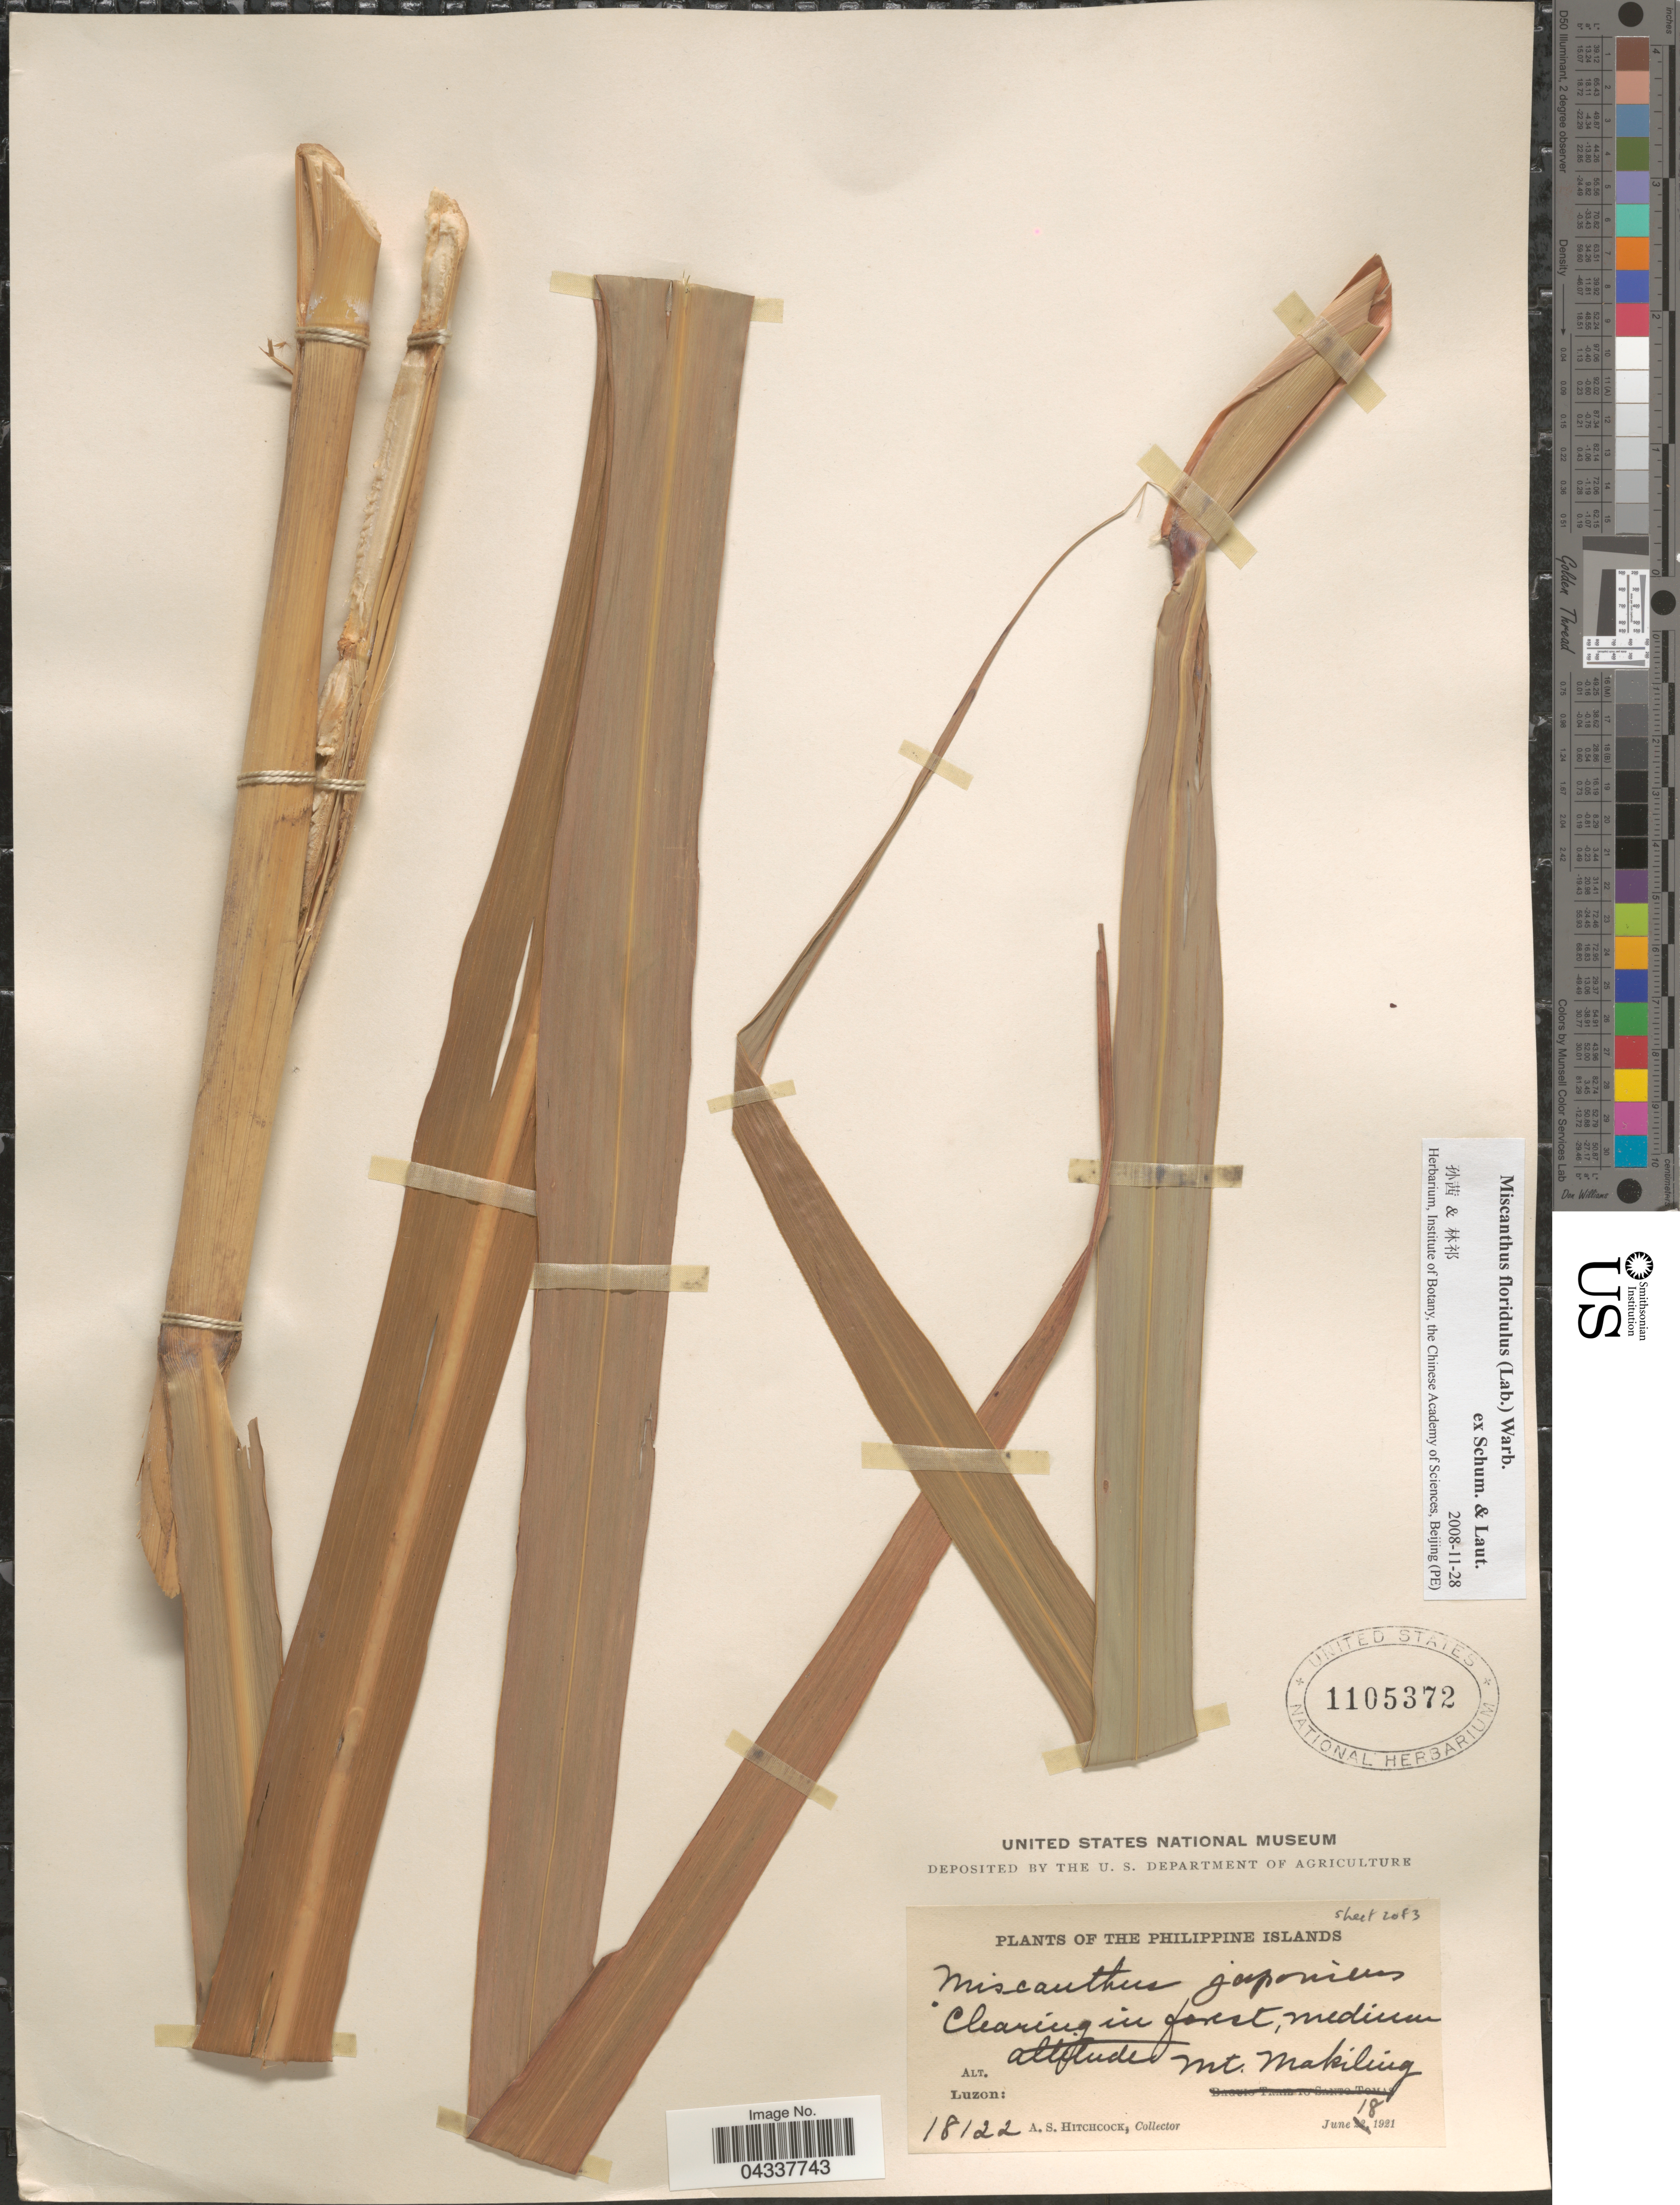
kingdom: Plantae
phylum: Tracheophyta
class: Liliopsida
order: Poales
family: Poaceae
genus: Miscanthus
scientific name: Miscanthus floridulus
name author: (Labill.) Warb.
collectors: A. S. Hitchcock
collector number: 18122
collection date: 1921-06-18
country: Philippines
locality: Philippine Islands. Luzon: Mt Makeling.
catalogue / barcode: US 1105372